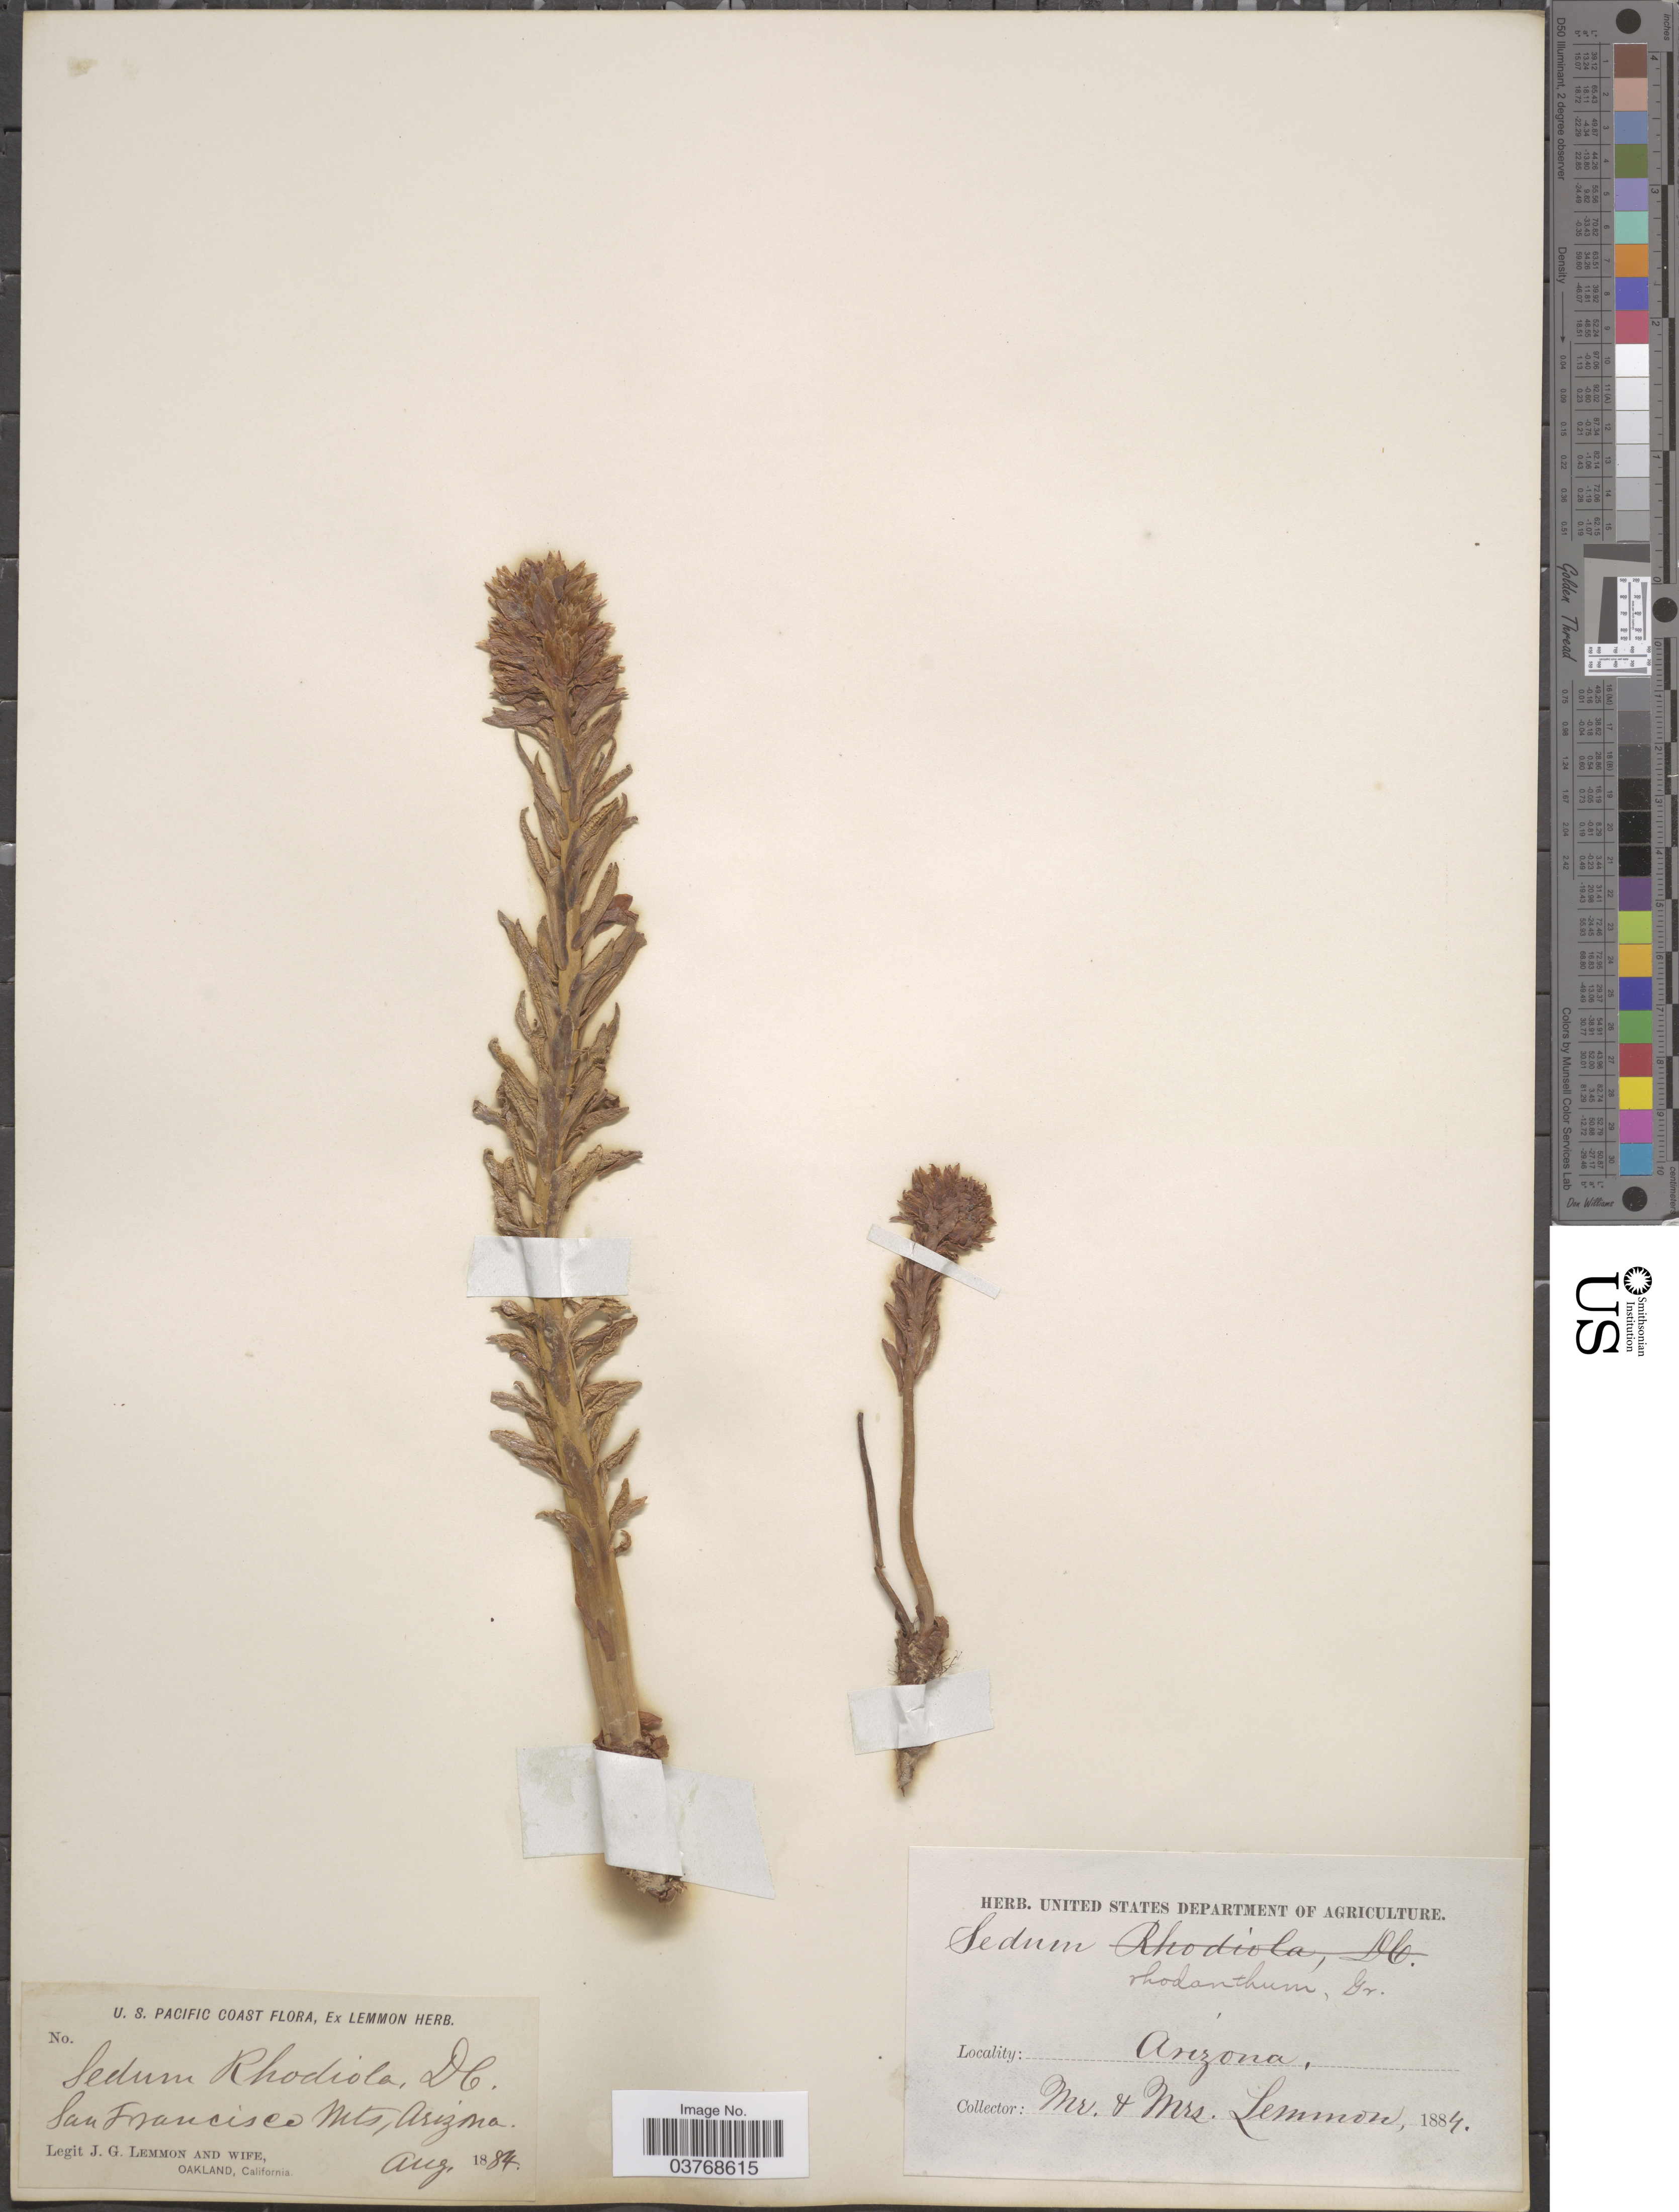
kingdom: Plantae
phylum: Tracheophyta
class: Magnoliopsida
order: Saxifragales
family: Crassulaceae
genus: Rhodiola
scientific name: Rhodiola rhodantha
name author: (A. Gray) H. Jacobsen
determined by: Strong, Mark T., (BOT), Smithsonian Institution - National Museum of Natural History (UNITED STATES)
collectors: J. Lemmon & Mrs. J. G. Lemmon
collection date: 1884-08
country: United States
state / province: Arizona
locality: San Francisco Mts.